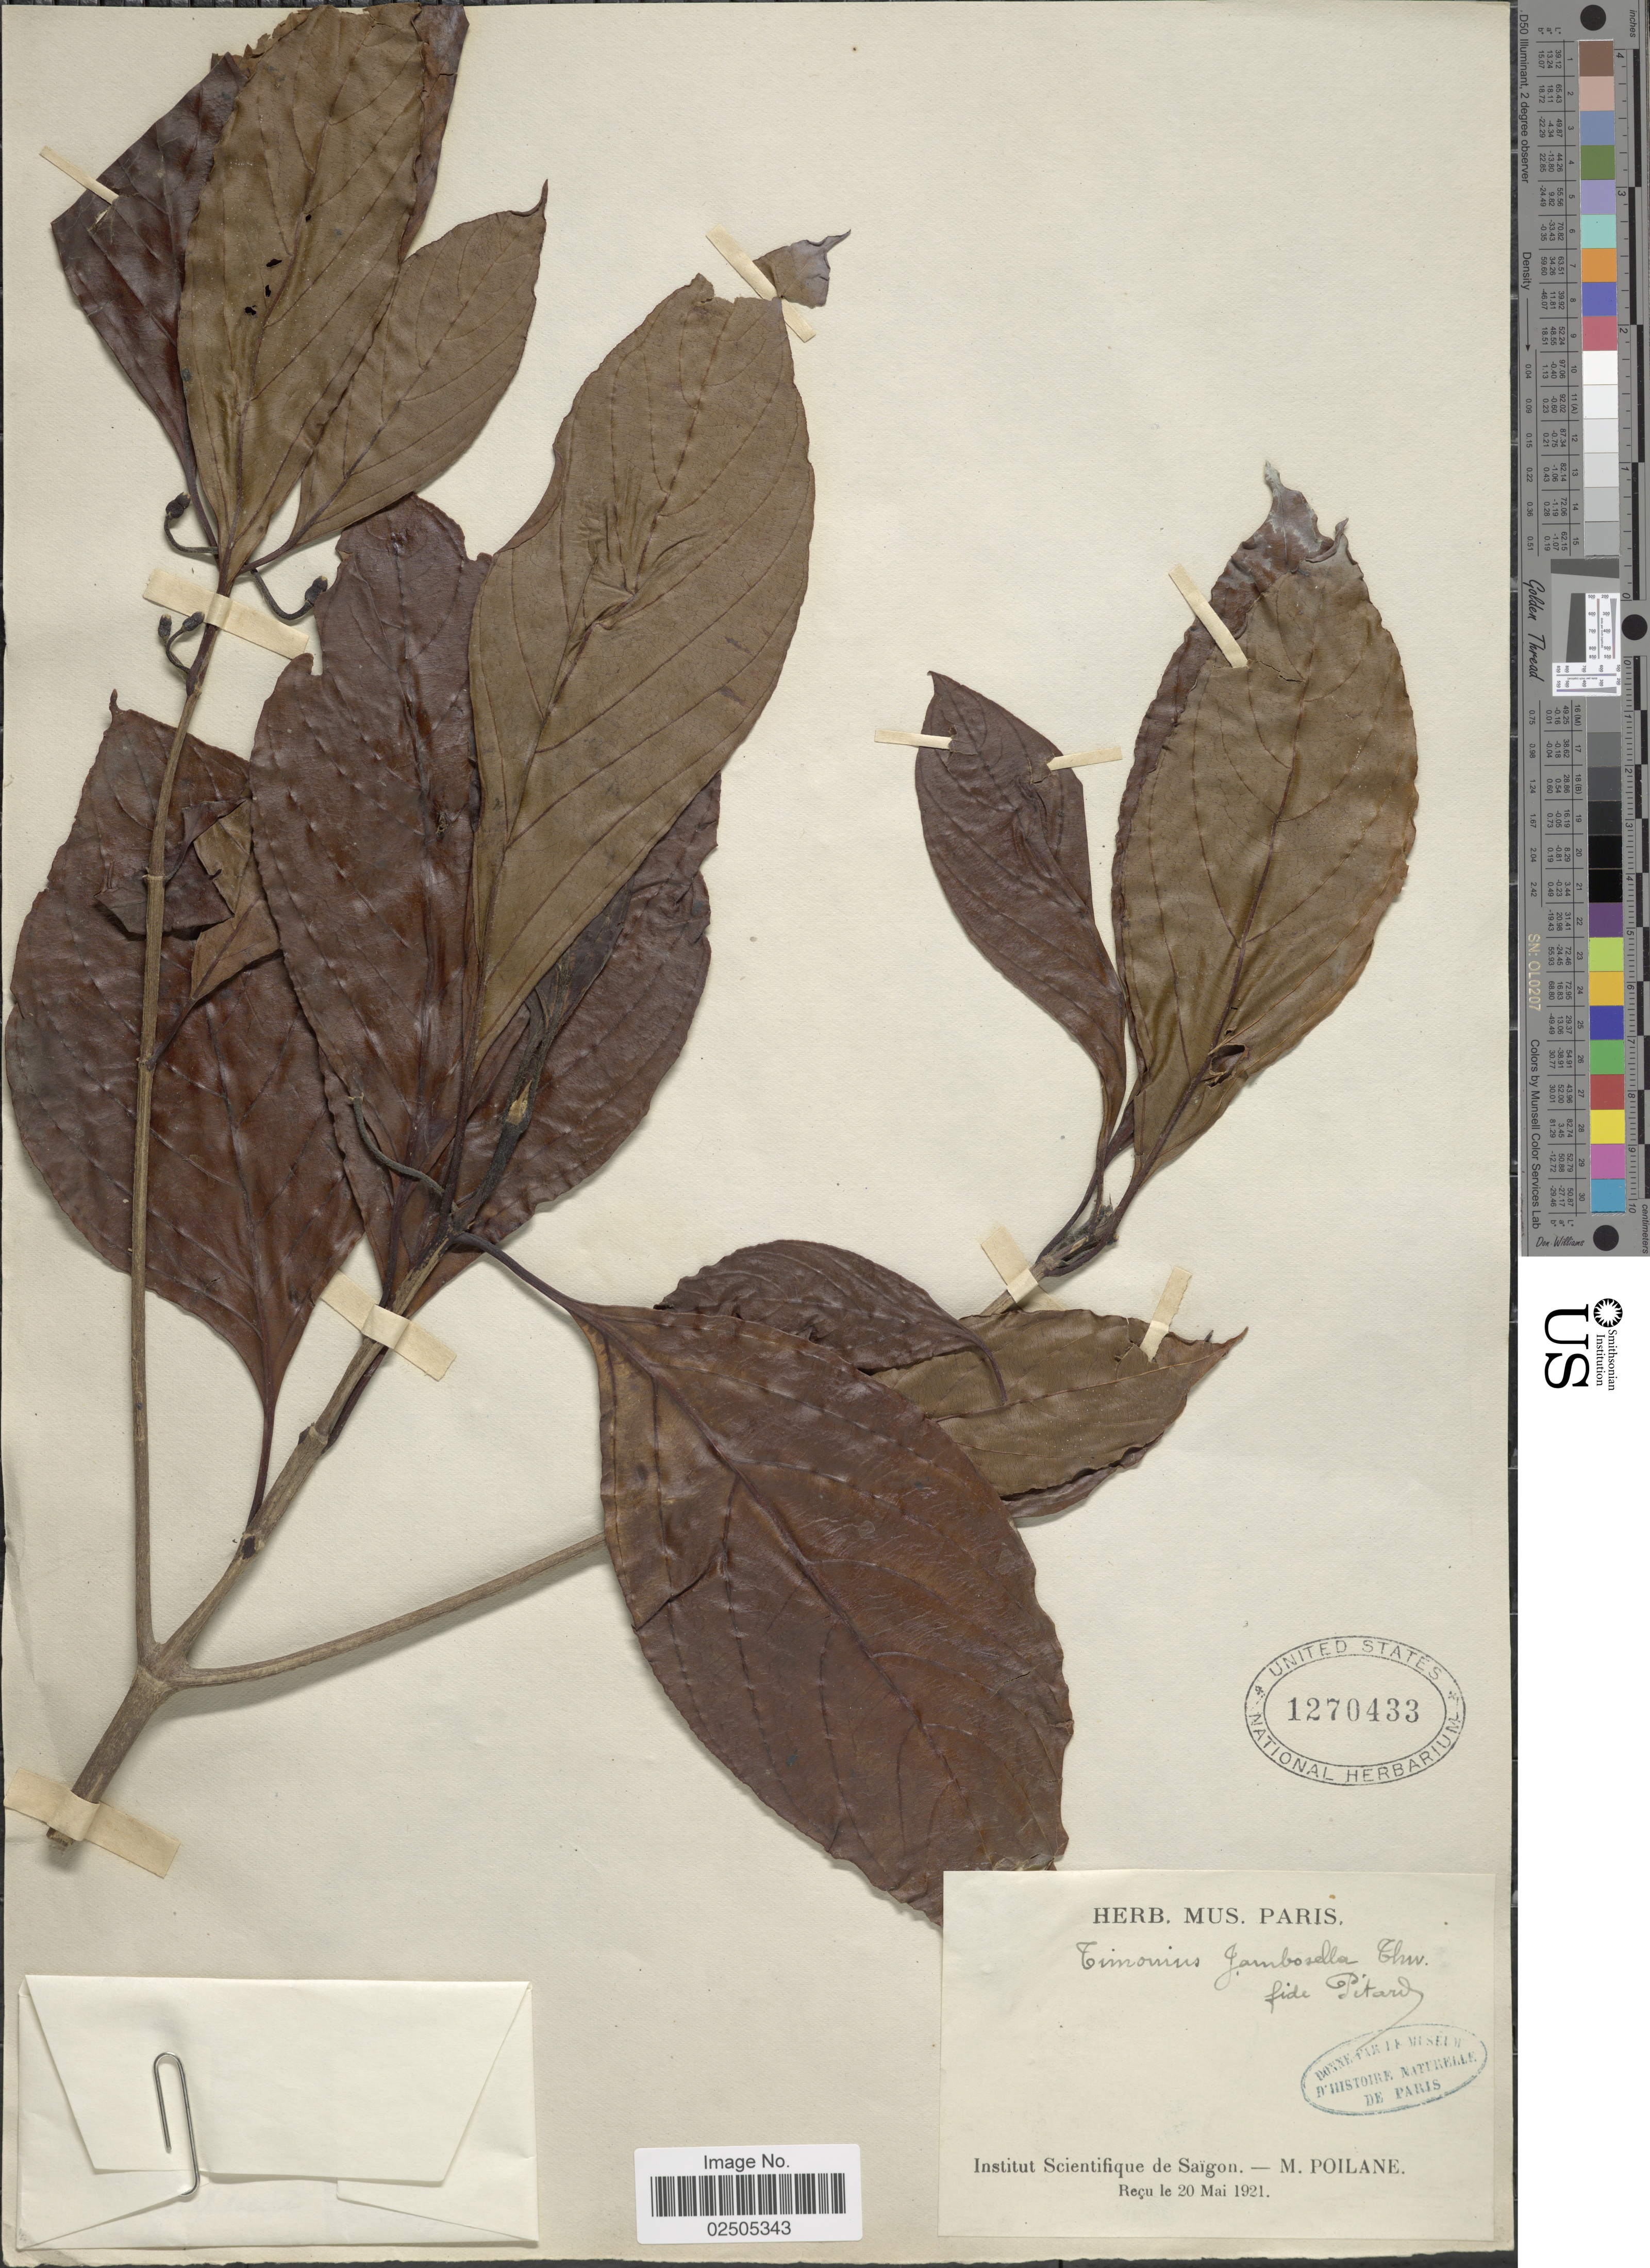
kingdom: Plantae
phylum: Tracheophyta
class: Magnoliopsida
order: Gentianales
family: Rubiaceae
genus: Timonius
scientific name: Timonius jambosella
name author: Thwaites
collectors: M. Poilane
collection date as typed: "Recu le 20 Mai 1921"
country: Vietnam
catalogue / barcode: US 1270433